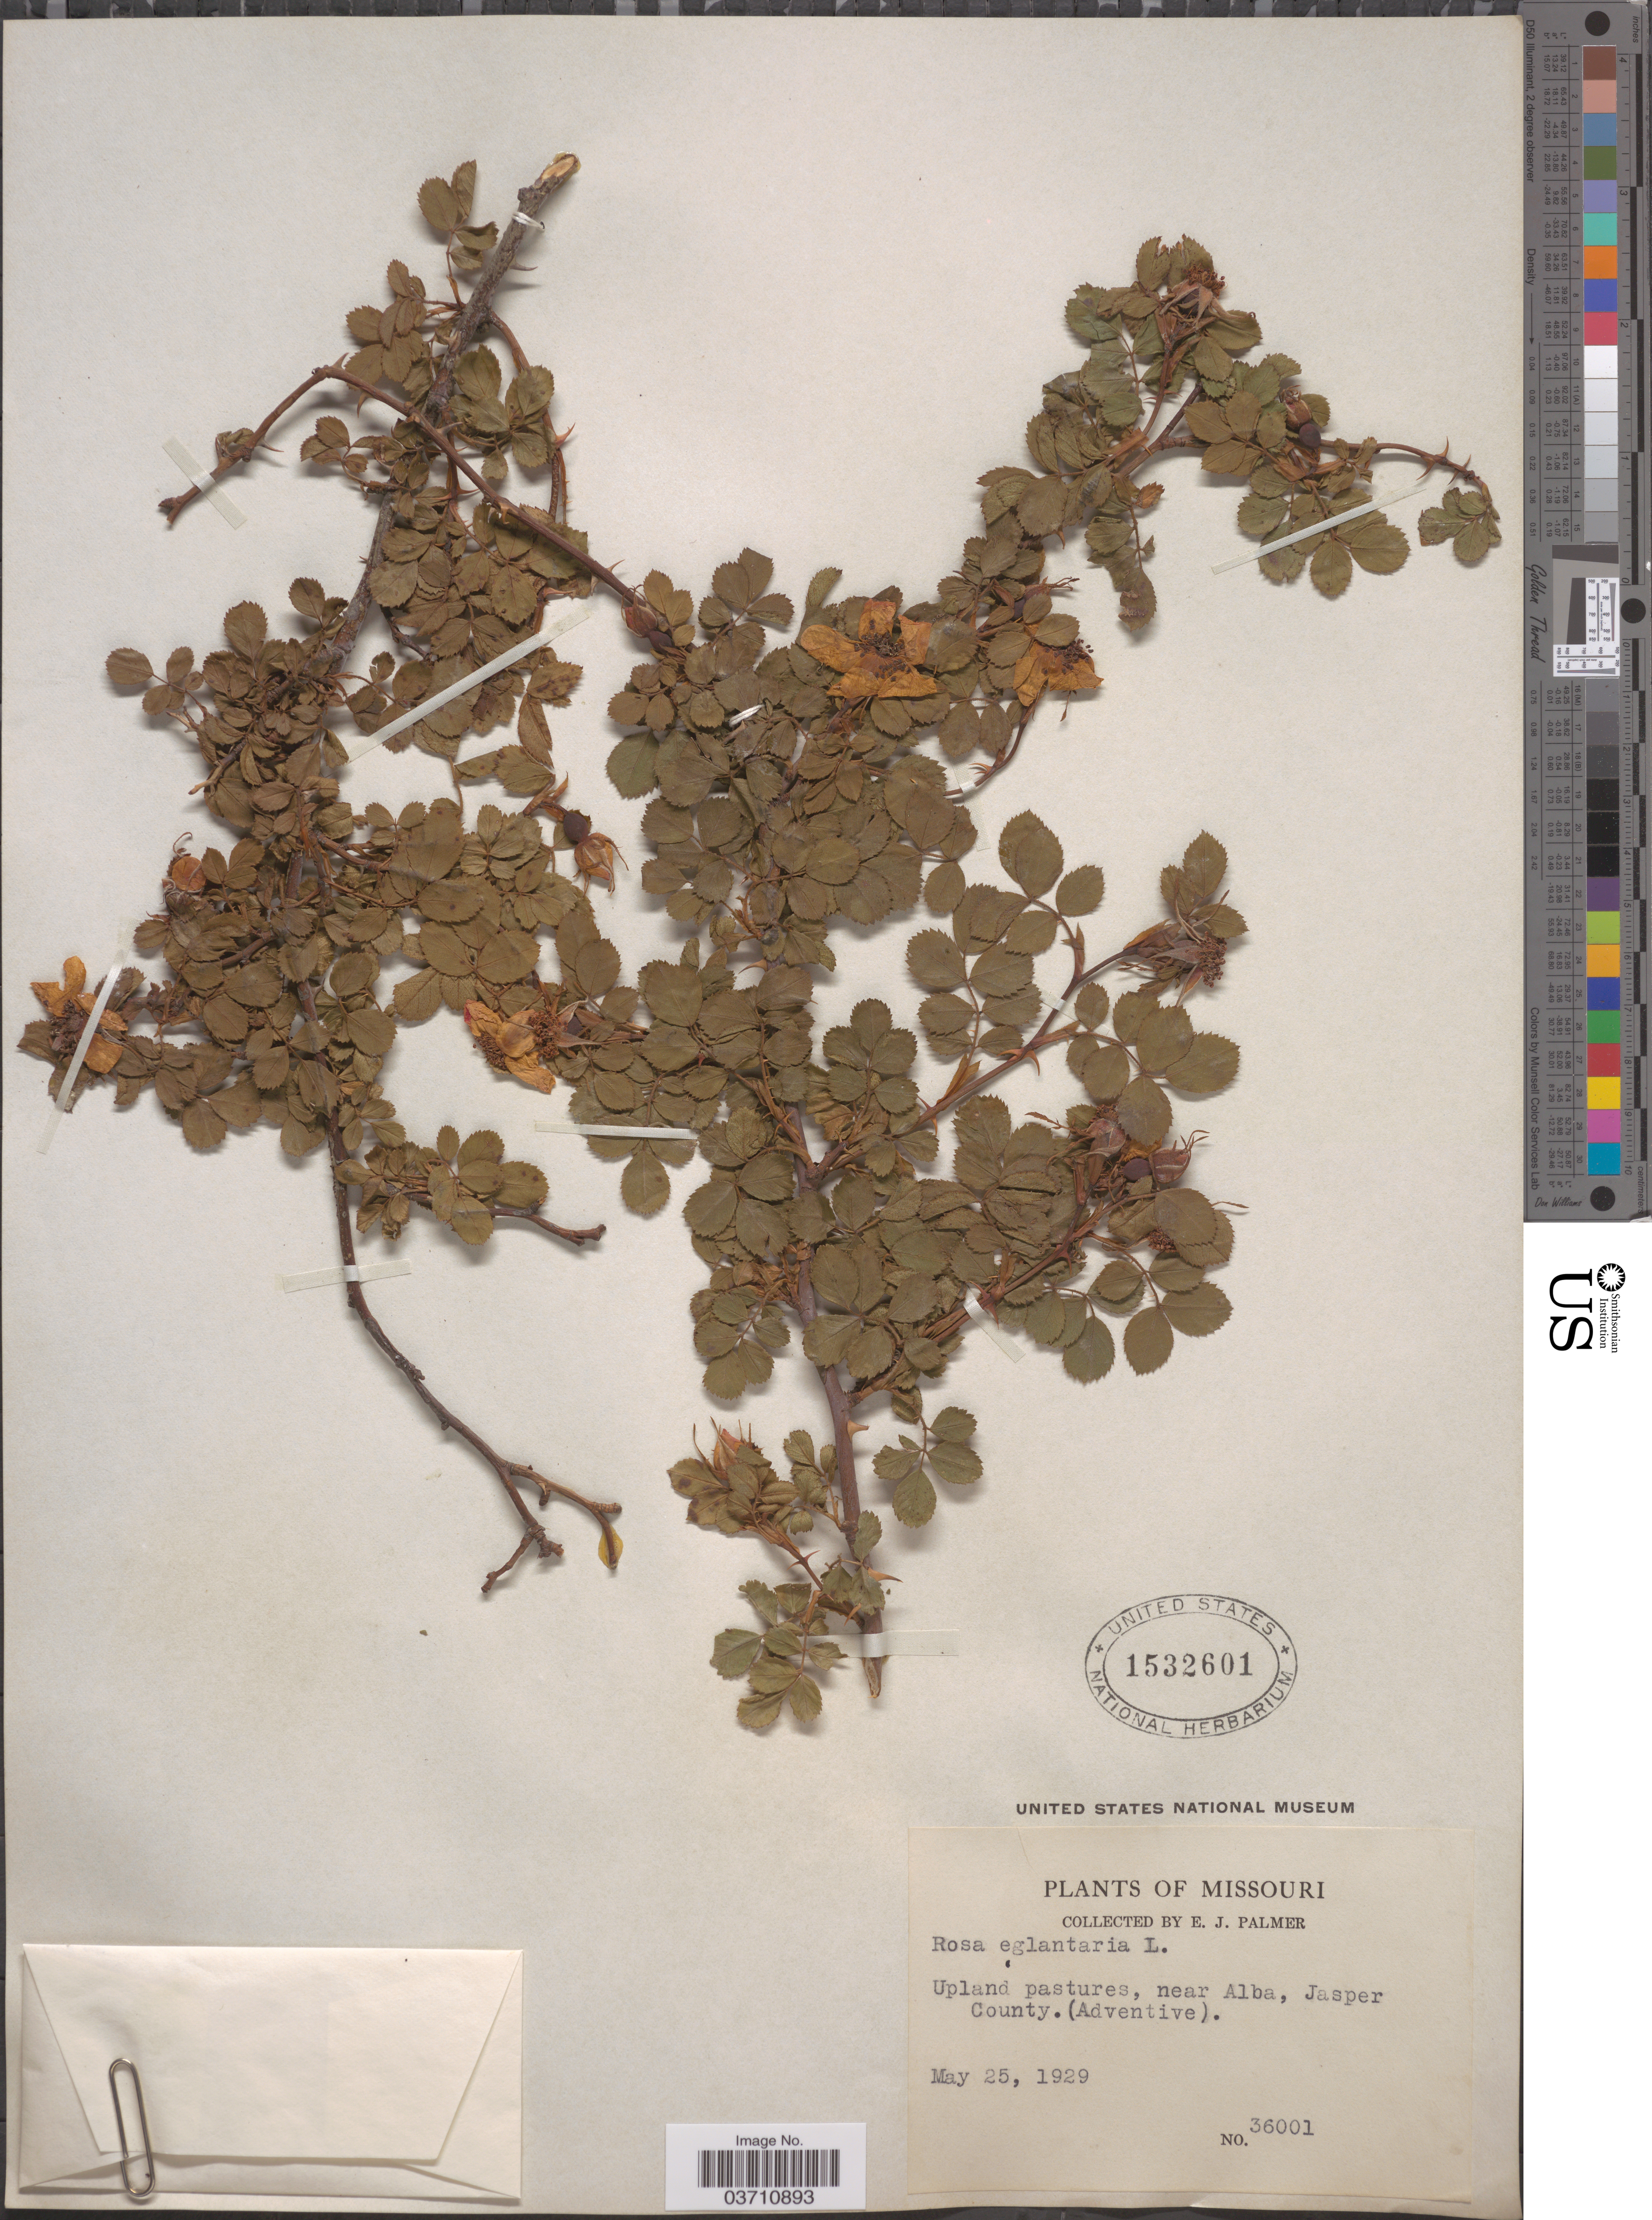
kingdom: Plantae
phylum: Tracheophyta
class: Magnoliopsida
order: Rosales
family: Rosaceae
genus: Rosa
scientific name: Rosa eglanteria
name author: L.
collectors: E. J. Palmer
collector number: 36001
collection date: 1929-05-25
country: United States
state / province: Missouri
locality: Upland pastures, near Alba, Jasper County.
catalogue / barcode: US 1532601